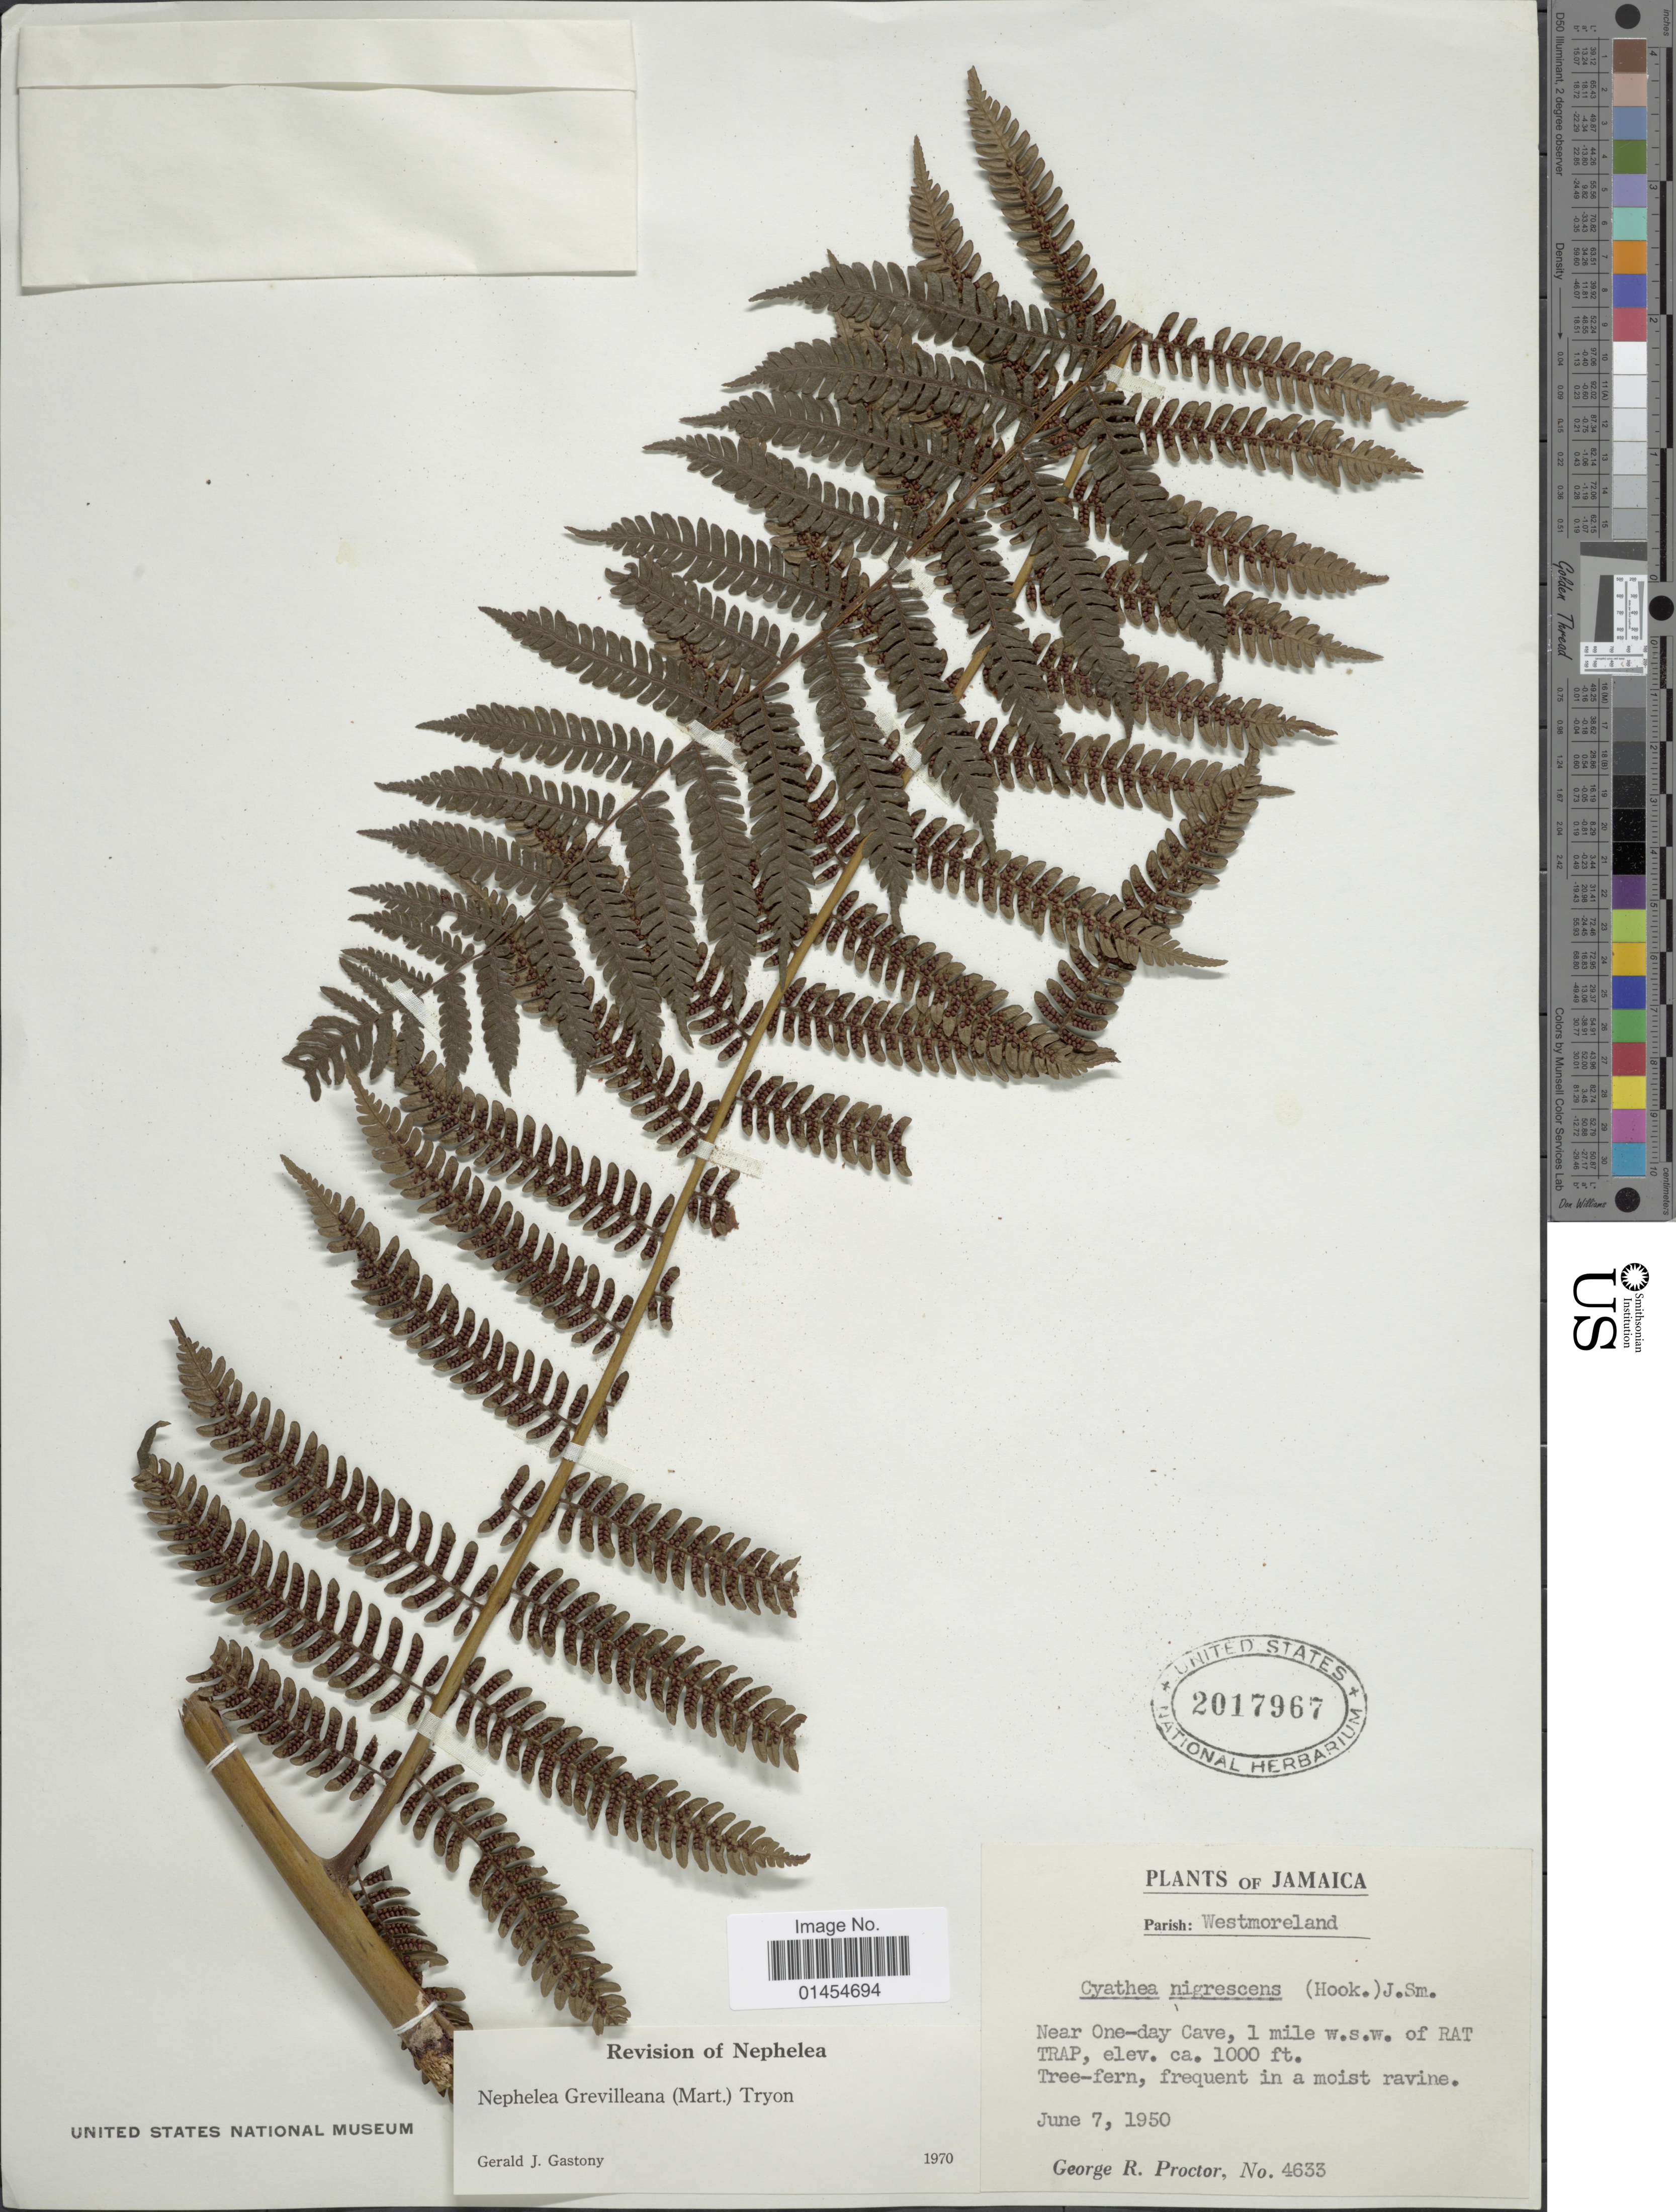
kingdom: Plantae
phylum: Tracheophyta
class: Polypodiopsida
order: Cyatheales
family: Cyatheaceae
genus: Alsophila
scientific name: Alsophila grevilleana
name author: (Mart.) D.S. Conant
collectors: G. R. Proctor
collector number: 4633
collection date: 1950-06-07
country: Jamaica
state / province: Westmoreland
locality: Near One-day Cave, 1 mile w.s.w. of Rat Trap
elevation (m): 305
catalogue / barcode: US 2017967